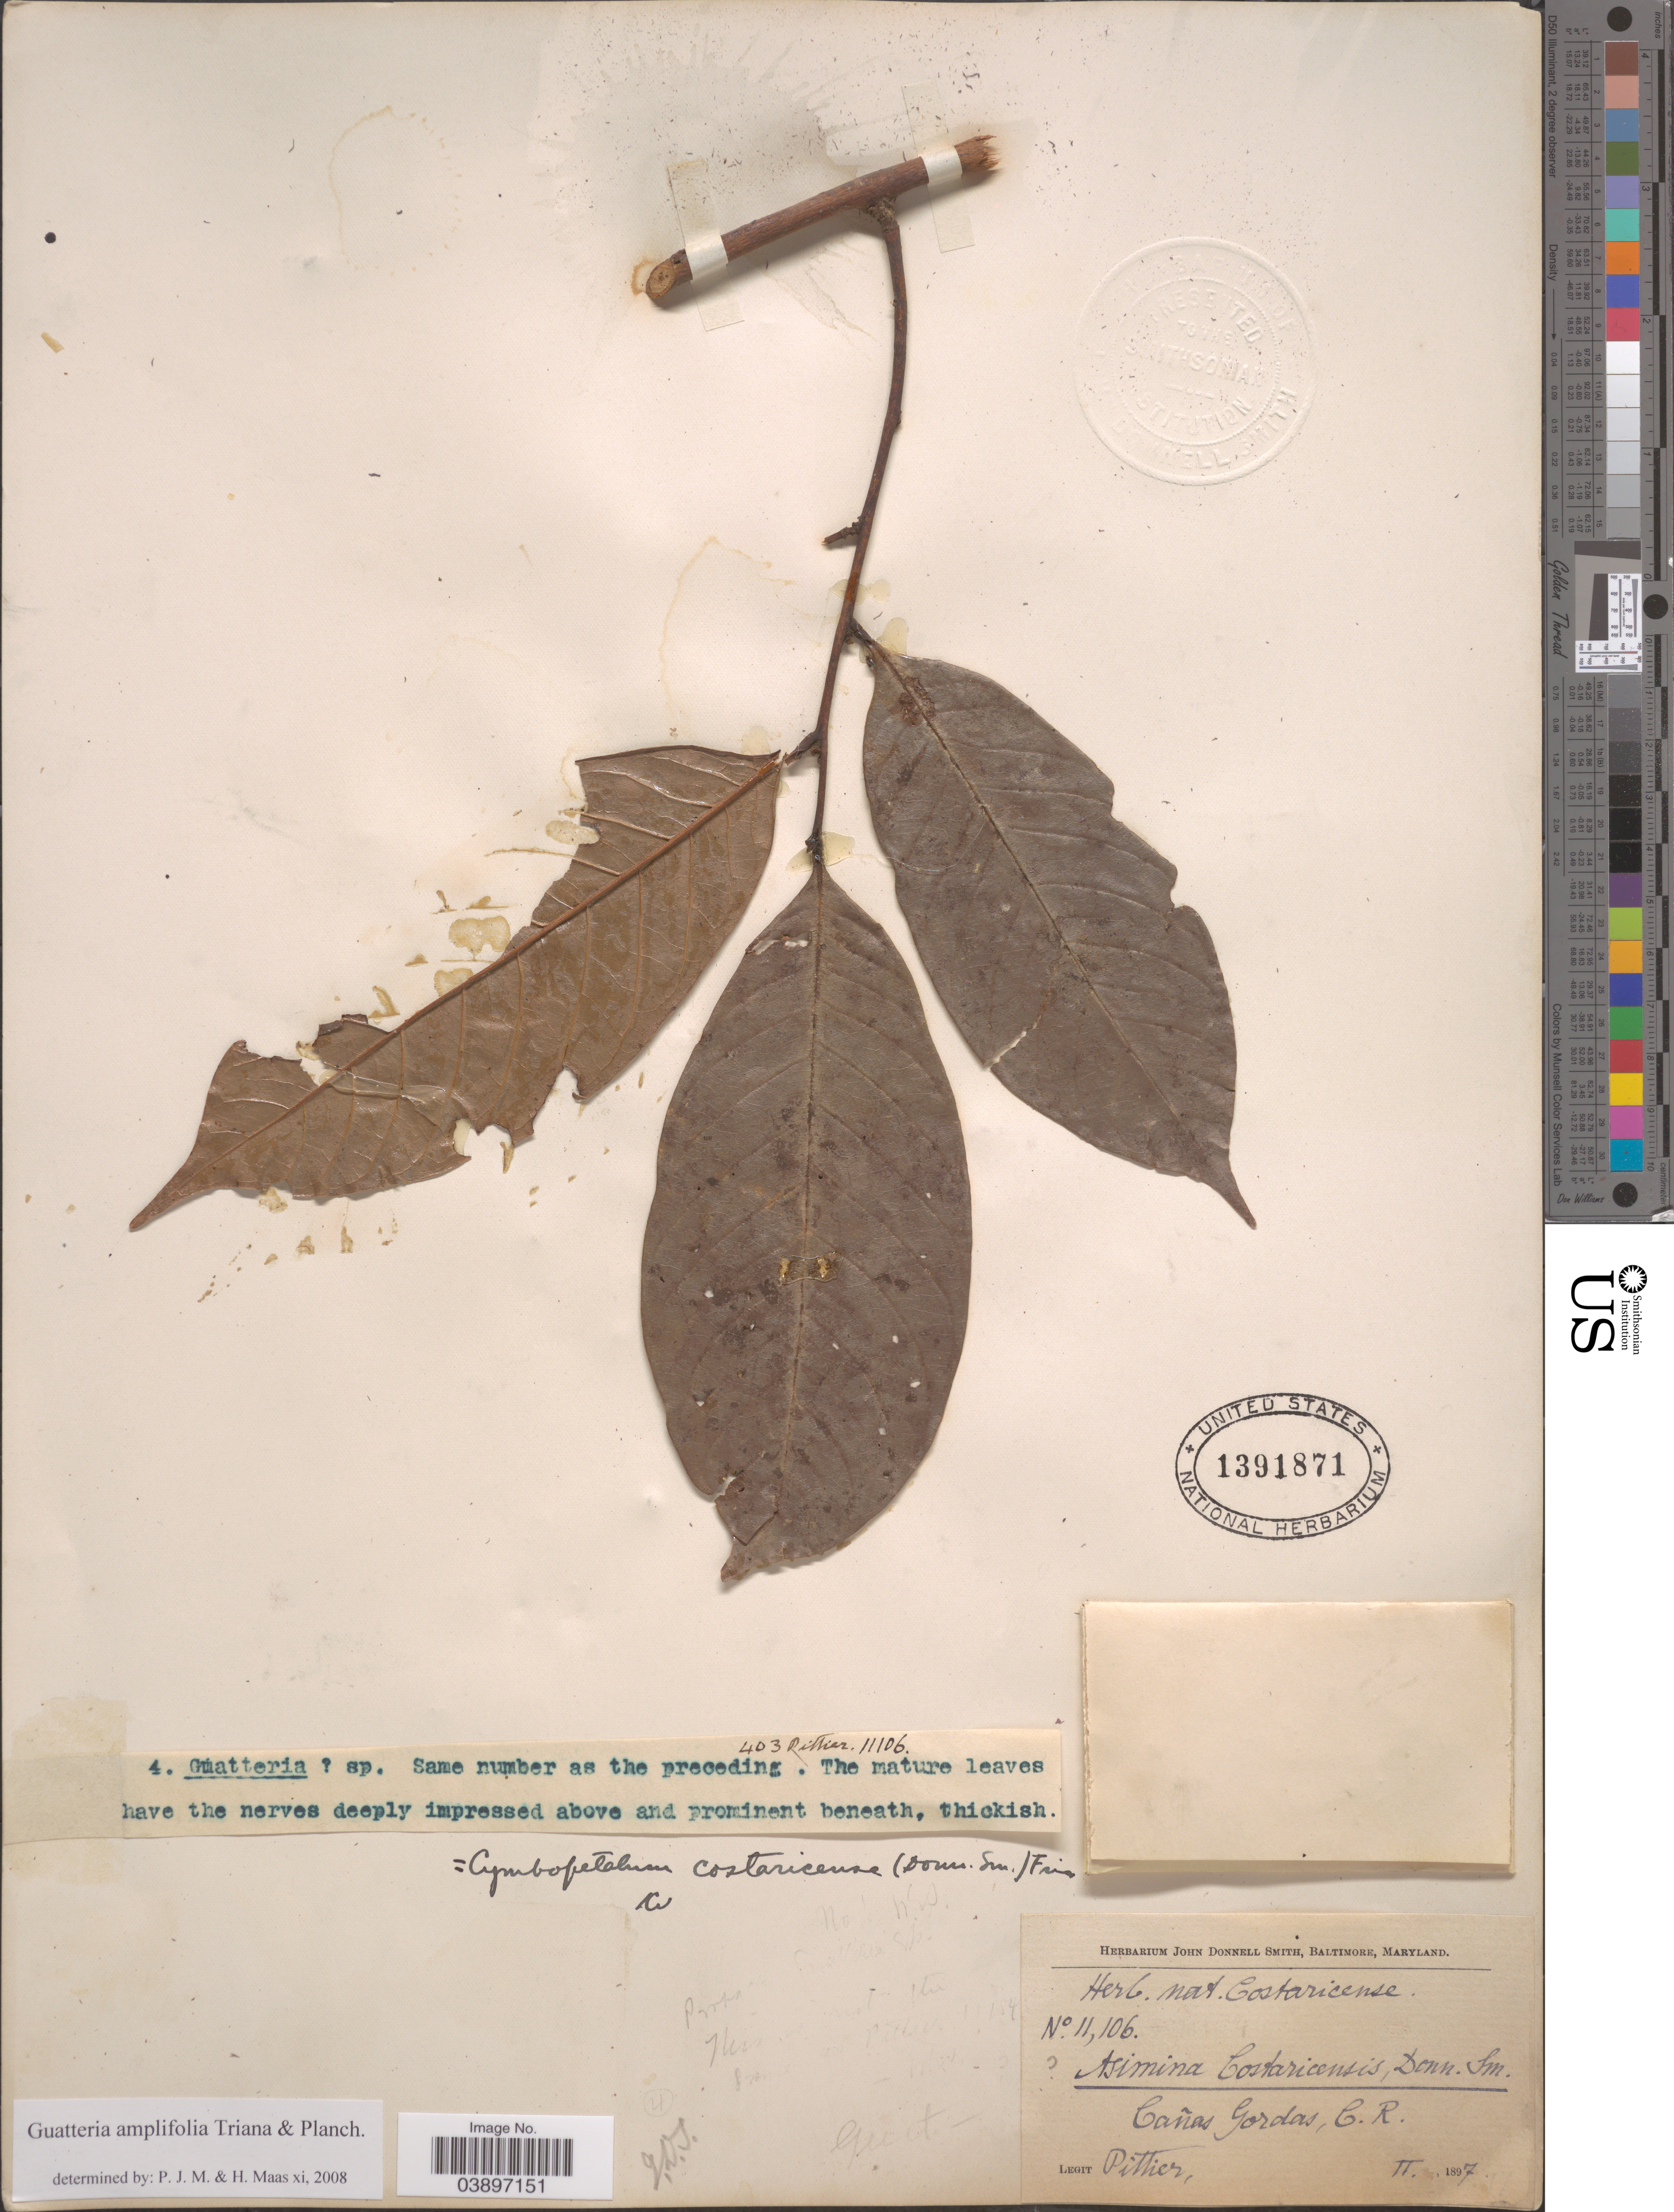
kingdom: Plantae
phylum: Tracheophyta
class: Magnoliopsida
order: Magnoliales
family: Annonaceae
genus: Guatteria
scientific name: Guatteria amplifolia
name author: Triana & Planch.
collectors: Pittier, --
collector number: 11106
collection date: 1897-02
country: Costa Rica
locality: Cañas Gordas.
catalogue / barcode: US 1391871